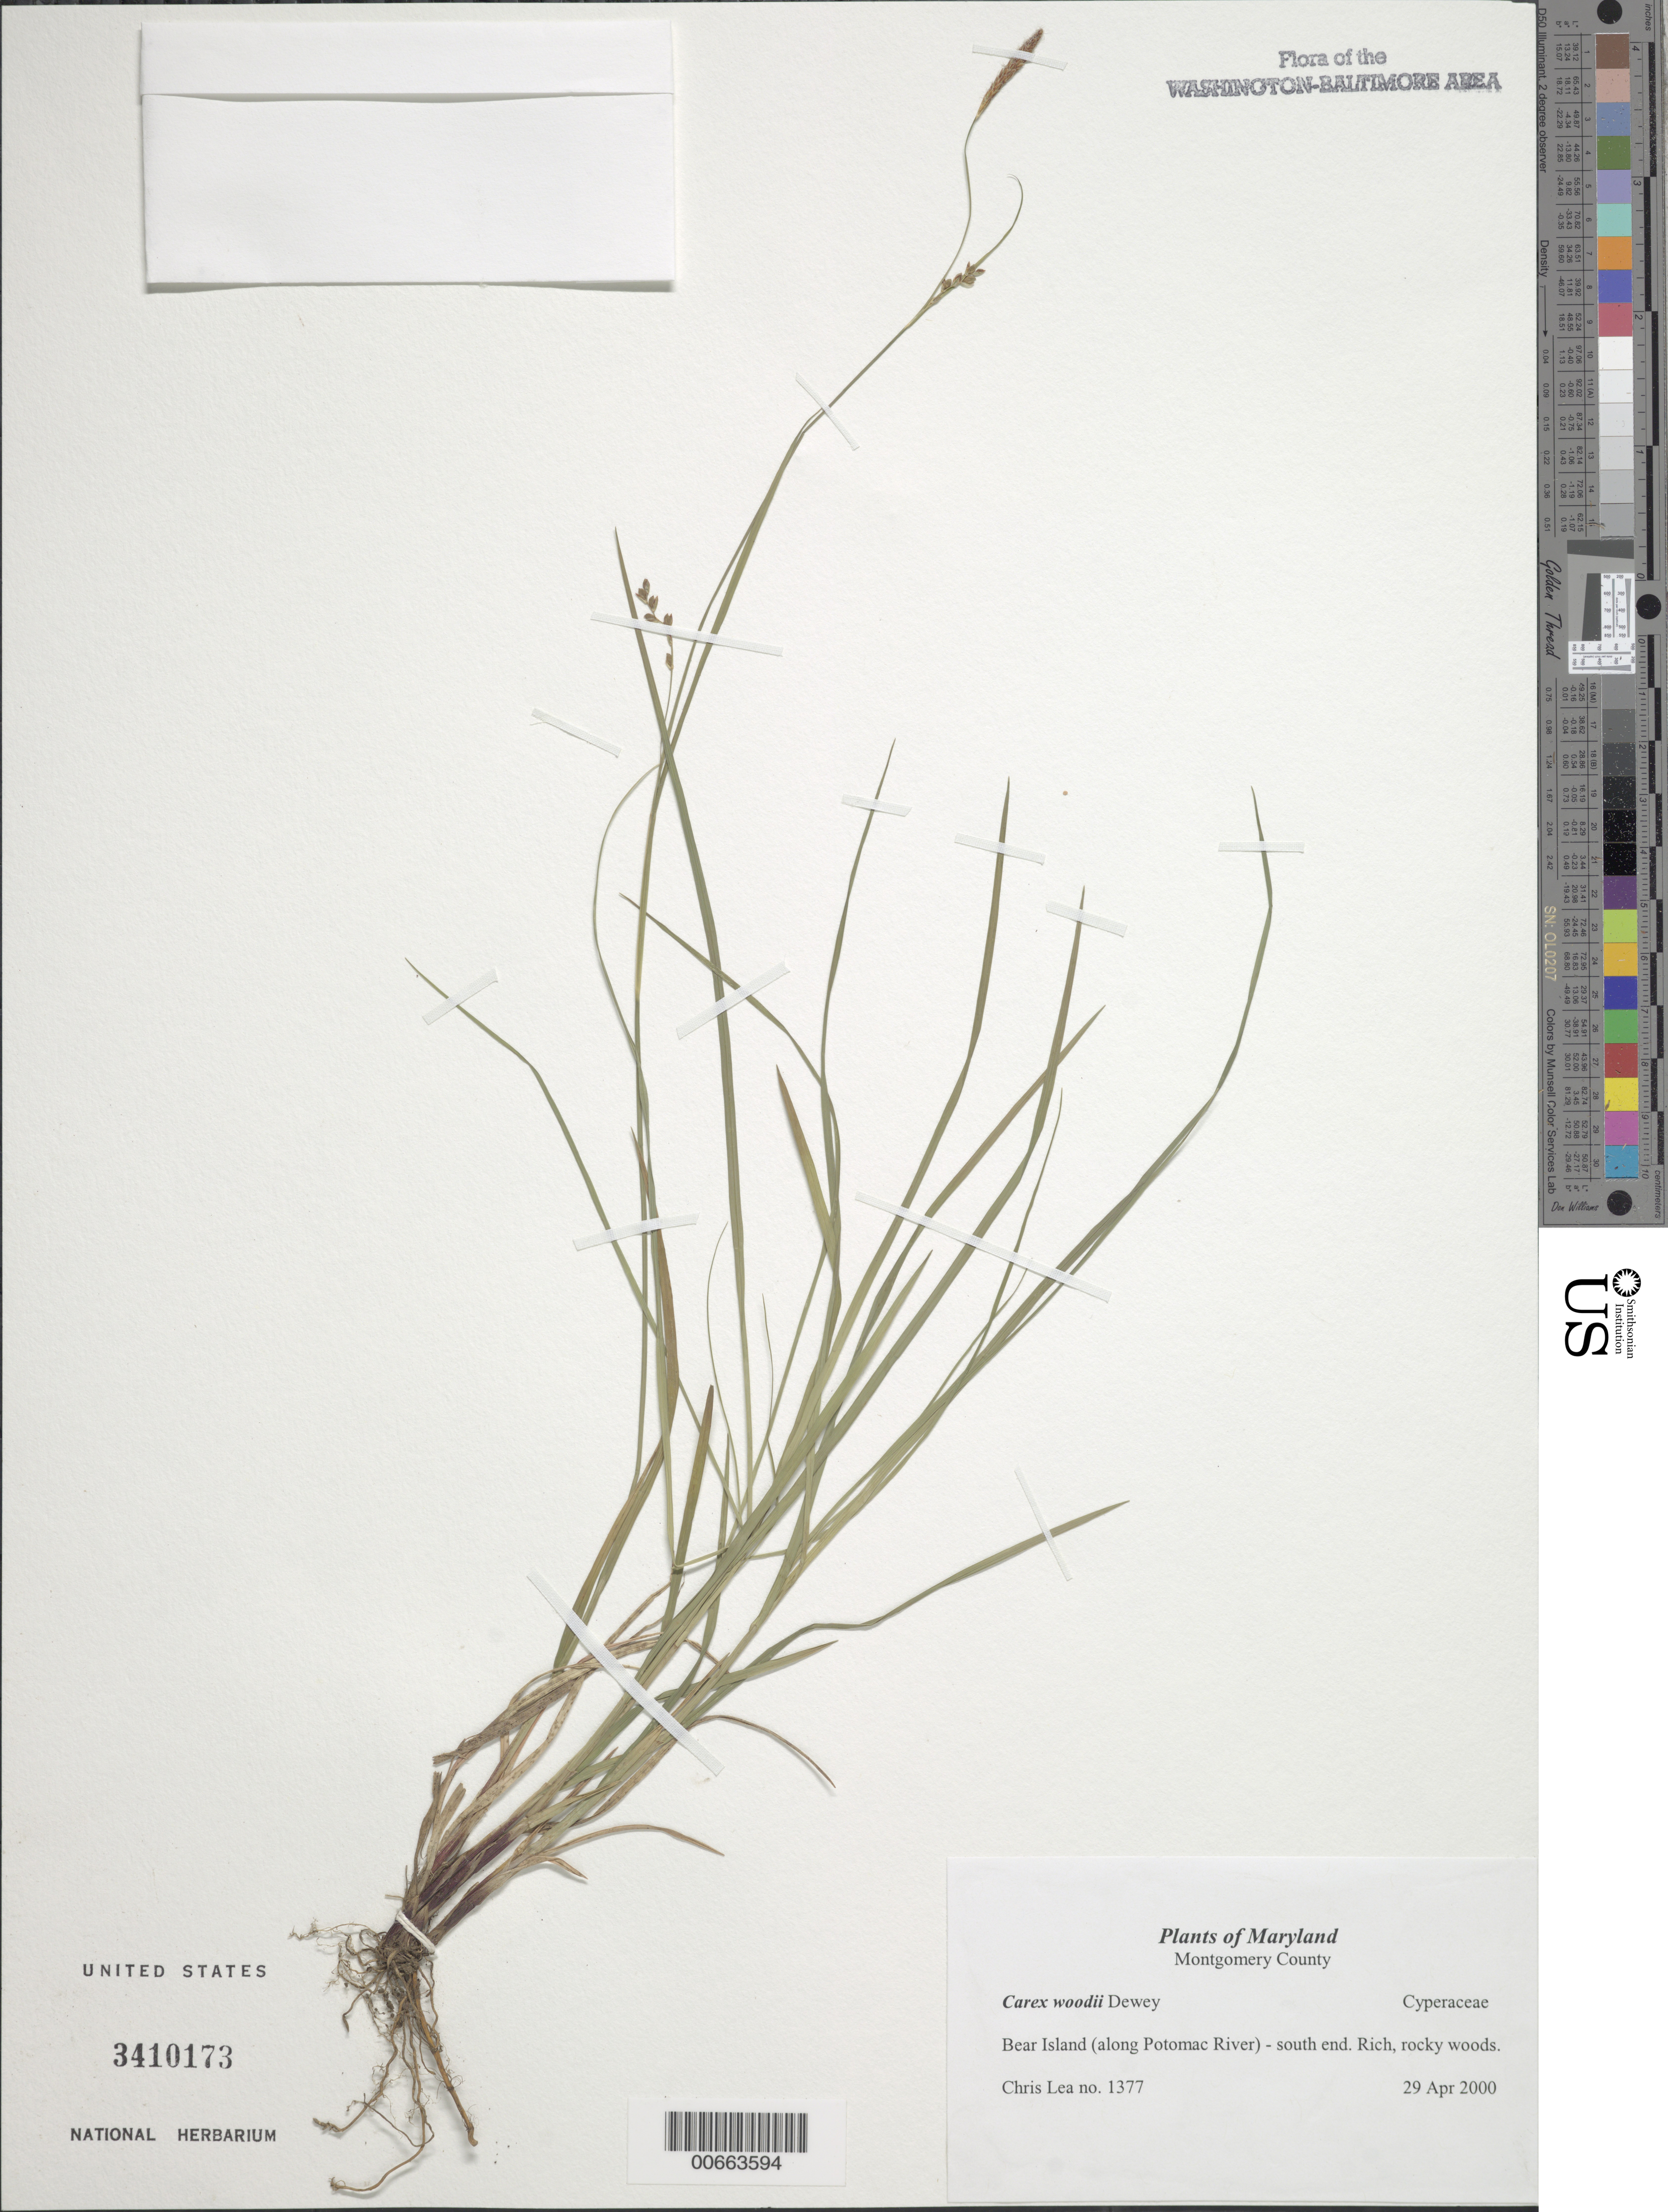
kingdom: Plantae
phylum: Tracheophyta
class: Liliopsida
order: Poales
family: Cyperaceae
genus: Carex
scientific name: Carex woodii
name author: Dewey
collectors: C. Lea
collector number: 1377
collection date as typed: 29 Apr 2000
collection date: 2000-04-29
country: United States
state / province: Maryland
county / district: Montgomery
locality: Bear Island (along Potomac River) - south end.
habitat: Rich, rocky woods.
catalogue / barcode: US 3410173